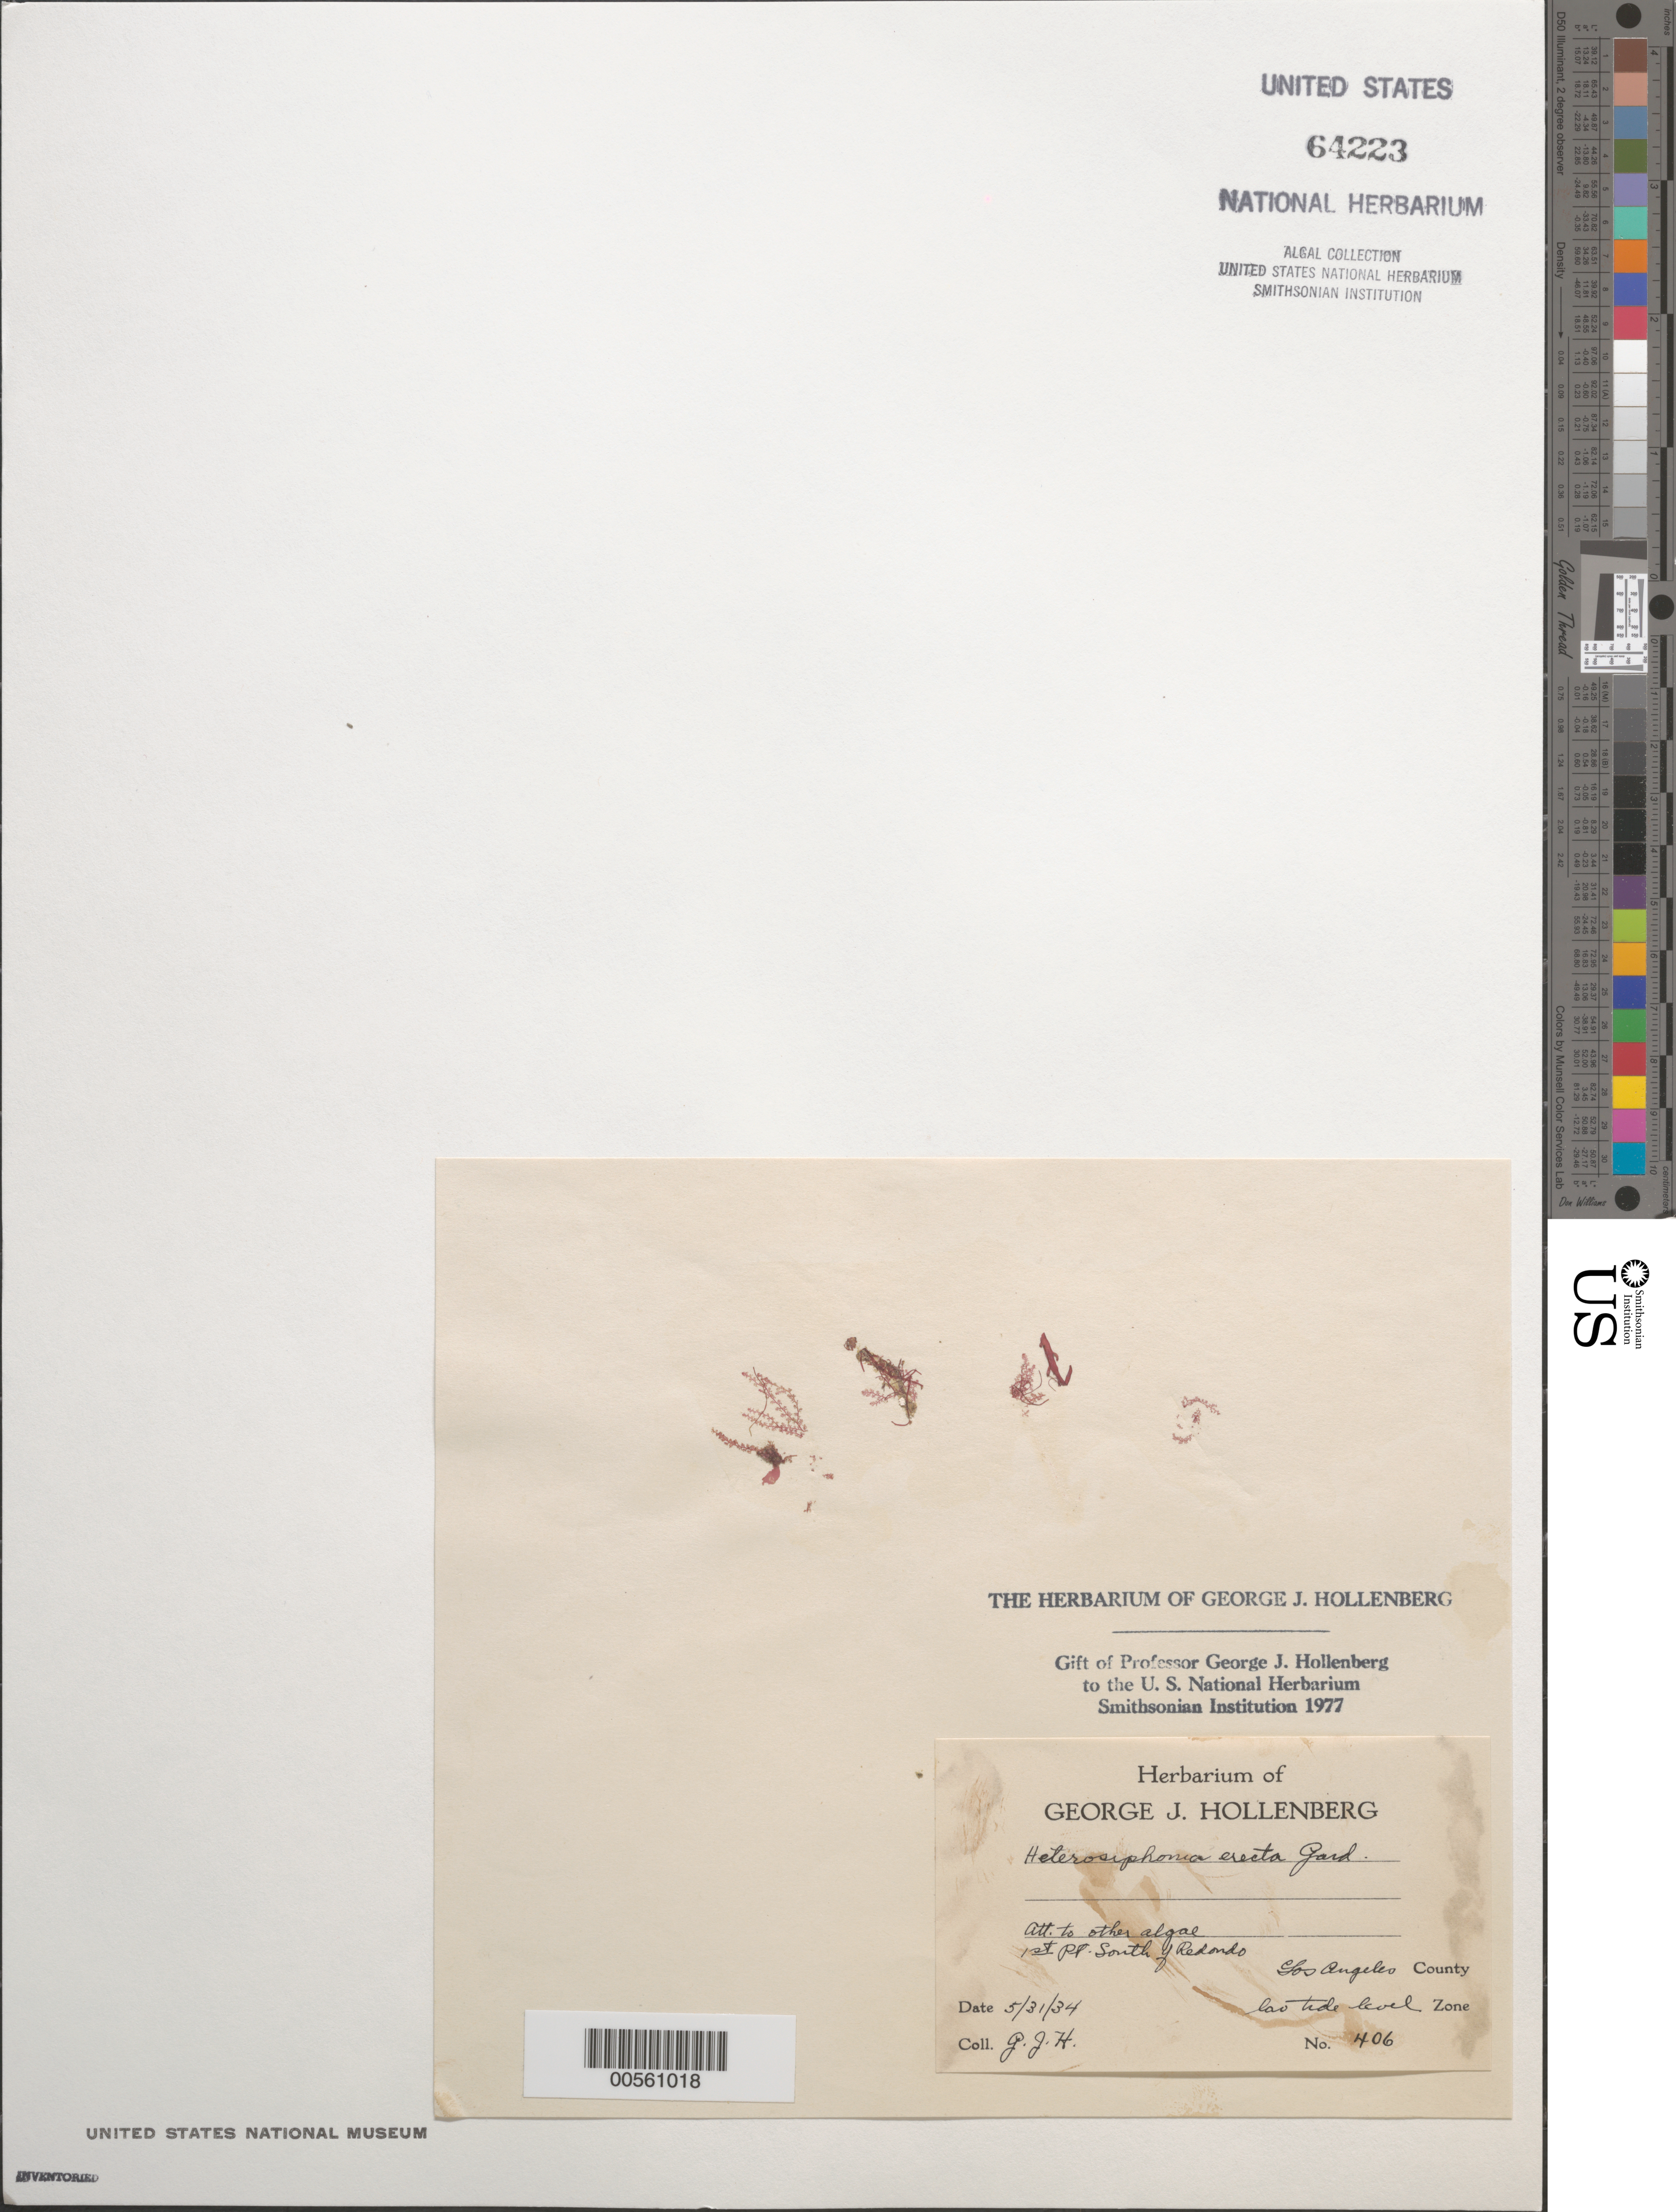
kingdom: Plantae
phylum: Rhodophyta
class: Florideophyceae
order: Ceramiales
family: Dasyaceae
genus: Heterosiphonia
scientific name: Heterosiphonia erecta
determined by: Hollenberg, George J.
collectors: G. Hollenberg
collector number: GJH 406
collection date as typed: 31 May 1934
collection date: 1934-05-31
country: United States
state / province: California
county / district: Los Angeles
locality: First point south of Redondo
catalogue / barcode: US 64223